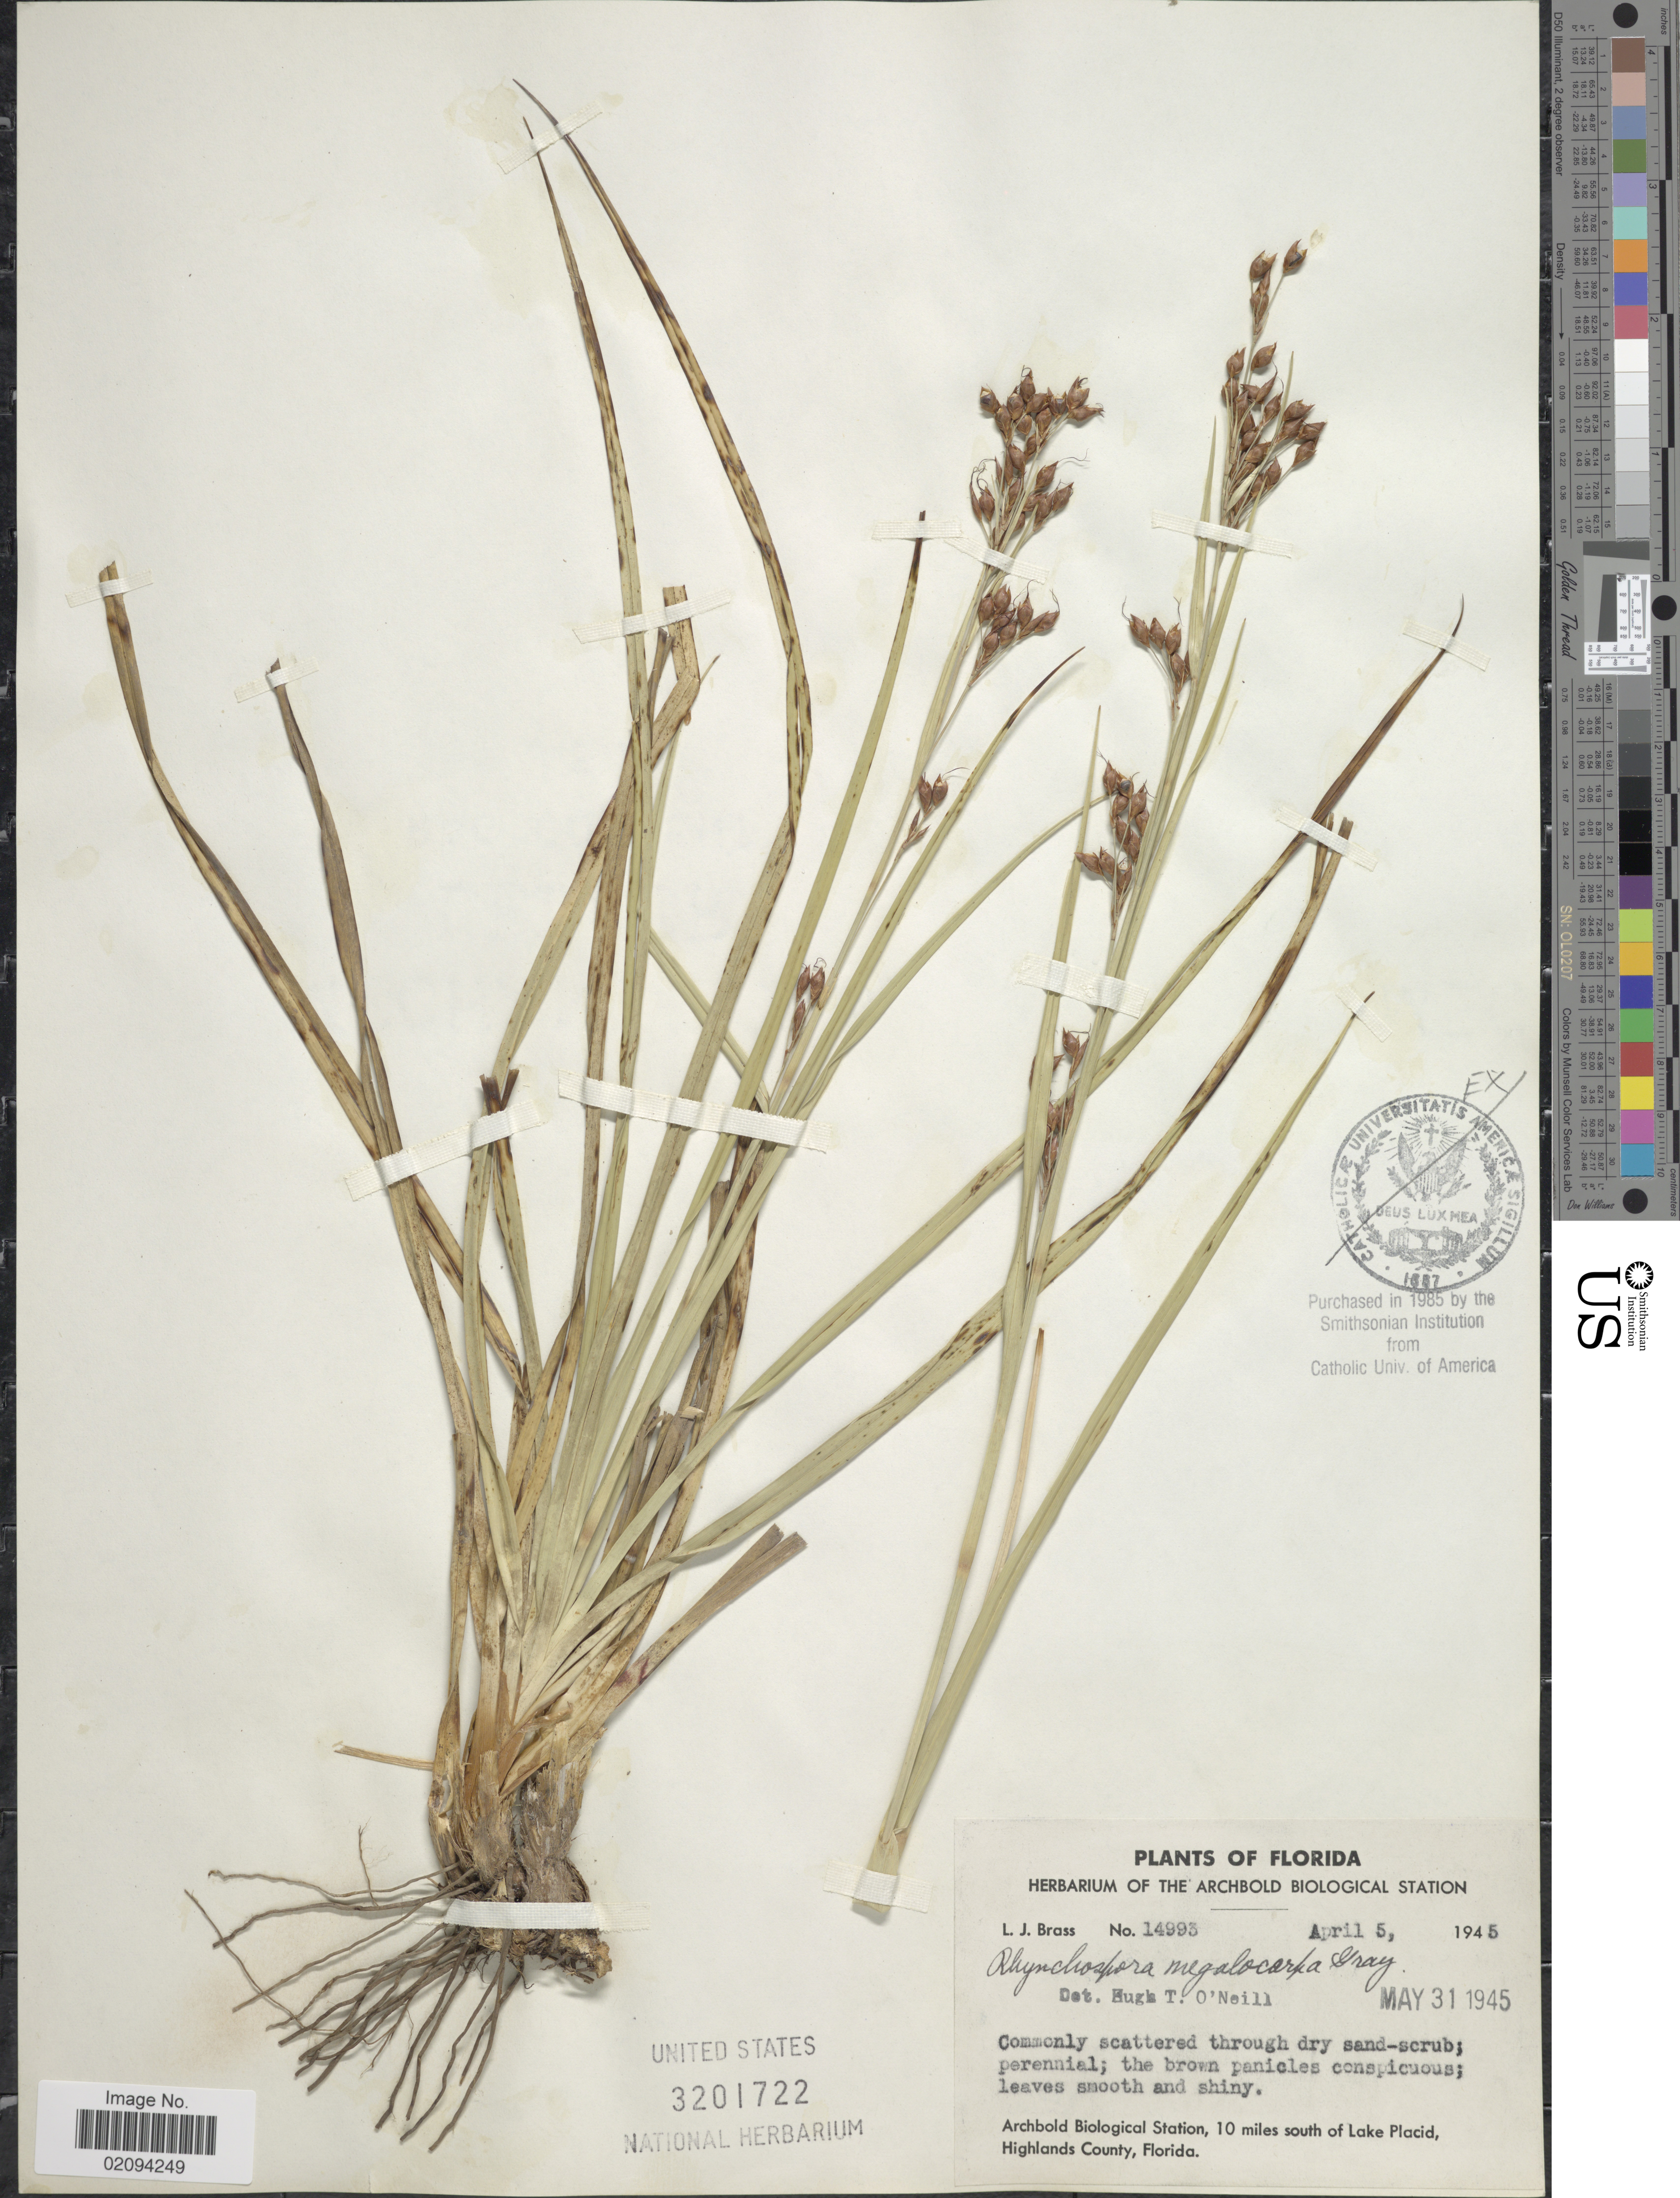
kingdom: Plantae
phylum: Tracheophyta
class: Liliopsida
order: Poales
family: Cyperaceae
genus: Rhynchospora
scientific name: Rhynchospora megalocarpa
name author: A. Gray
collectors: L. J. Brass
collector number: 14993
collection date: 1945-04-05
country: United States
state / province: Florida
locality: Archbold Biological Station, 10 miles south of Lake Placid, Highlands County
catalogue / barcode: US 3201722